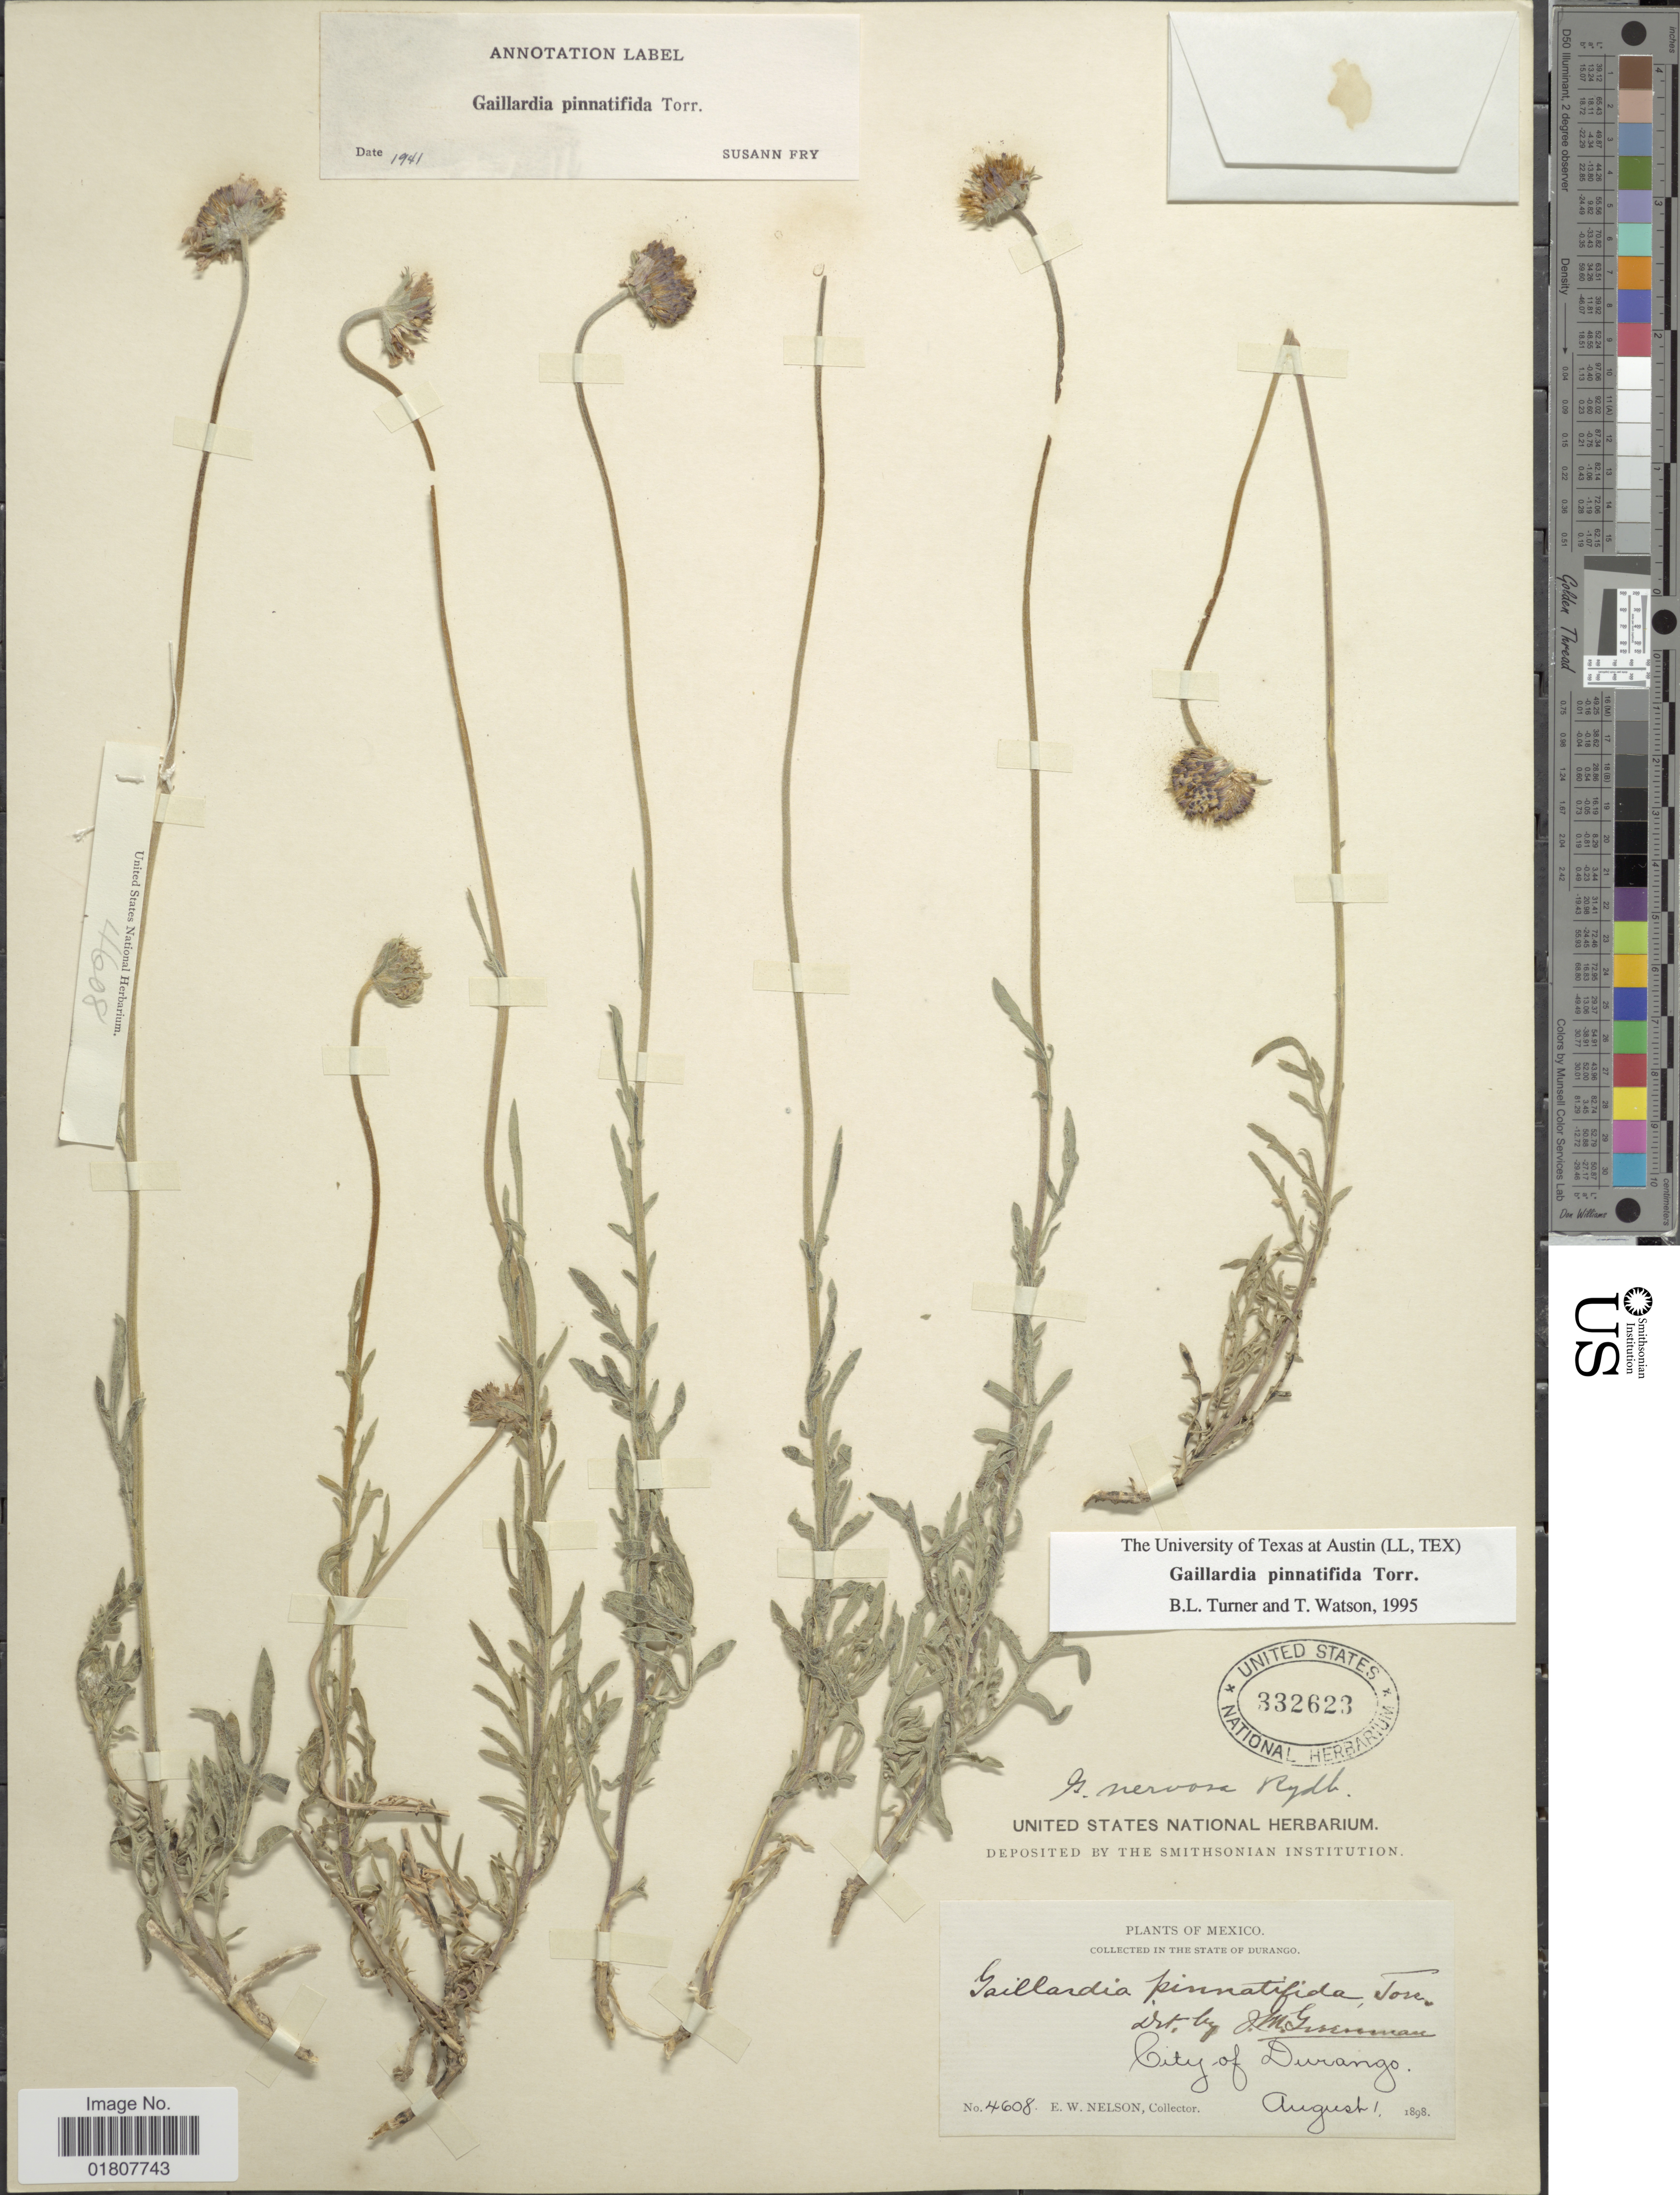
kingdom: Plantae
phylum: Tracheophyta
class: Magnoliopsida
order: Asterales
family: Asteraceae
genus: Gaillardia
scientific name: Gaillardia pinnatifida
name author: Torr.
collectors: E. W. Nelson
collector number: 4608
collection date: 1898-08-01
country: Mexico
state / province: Durango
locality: In the state of Durango. City of Durango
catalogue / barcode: US 332623